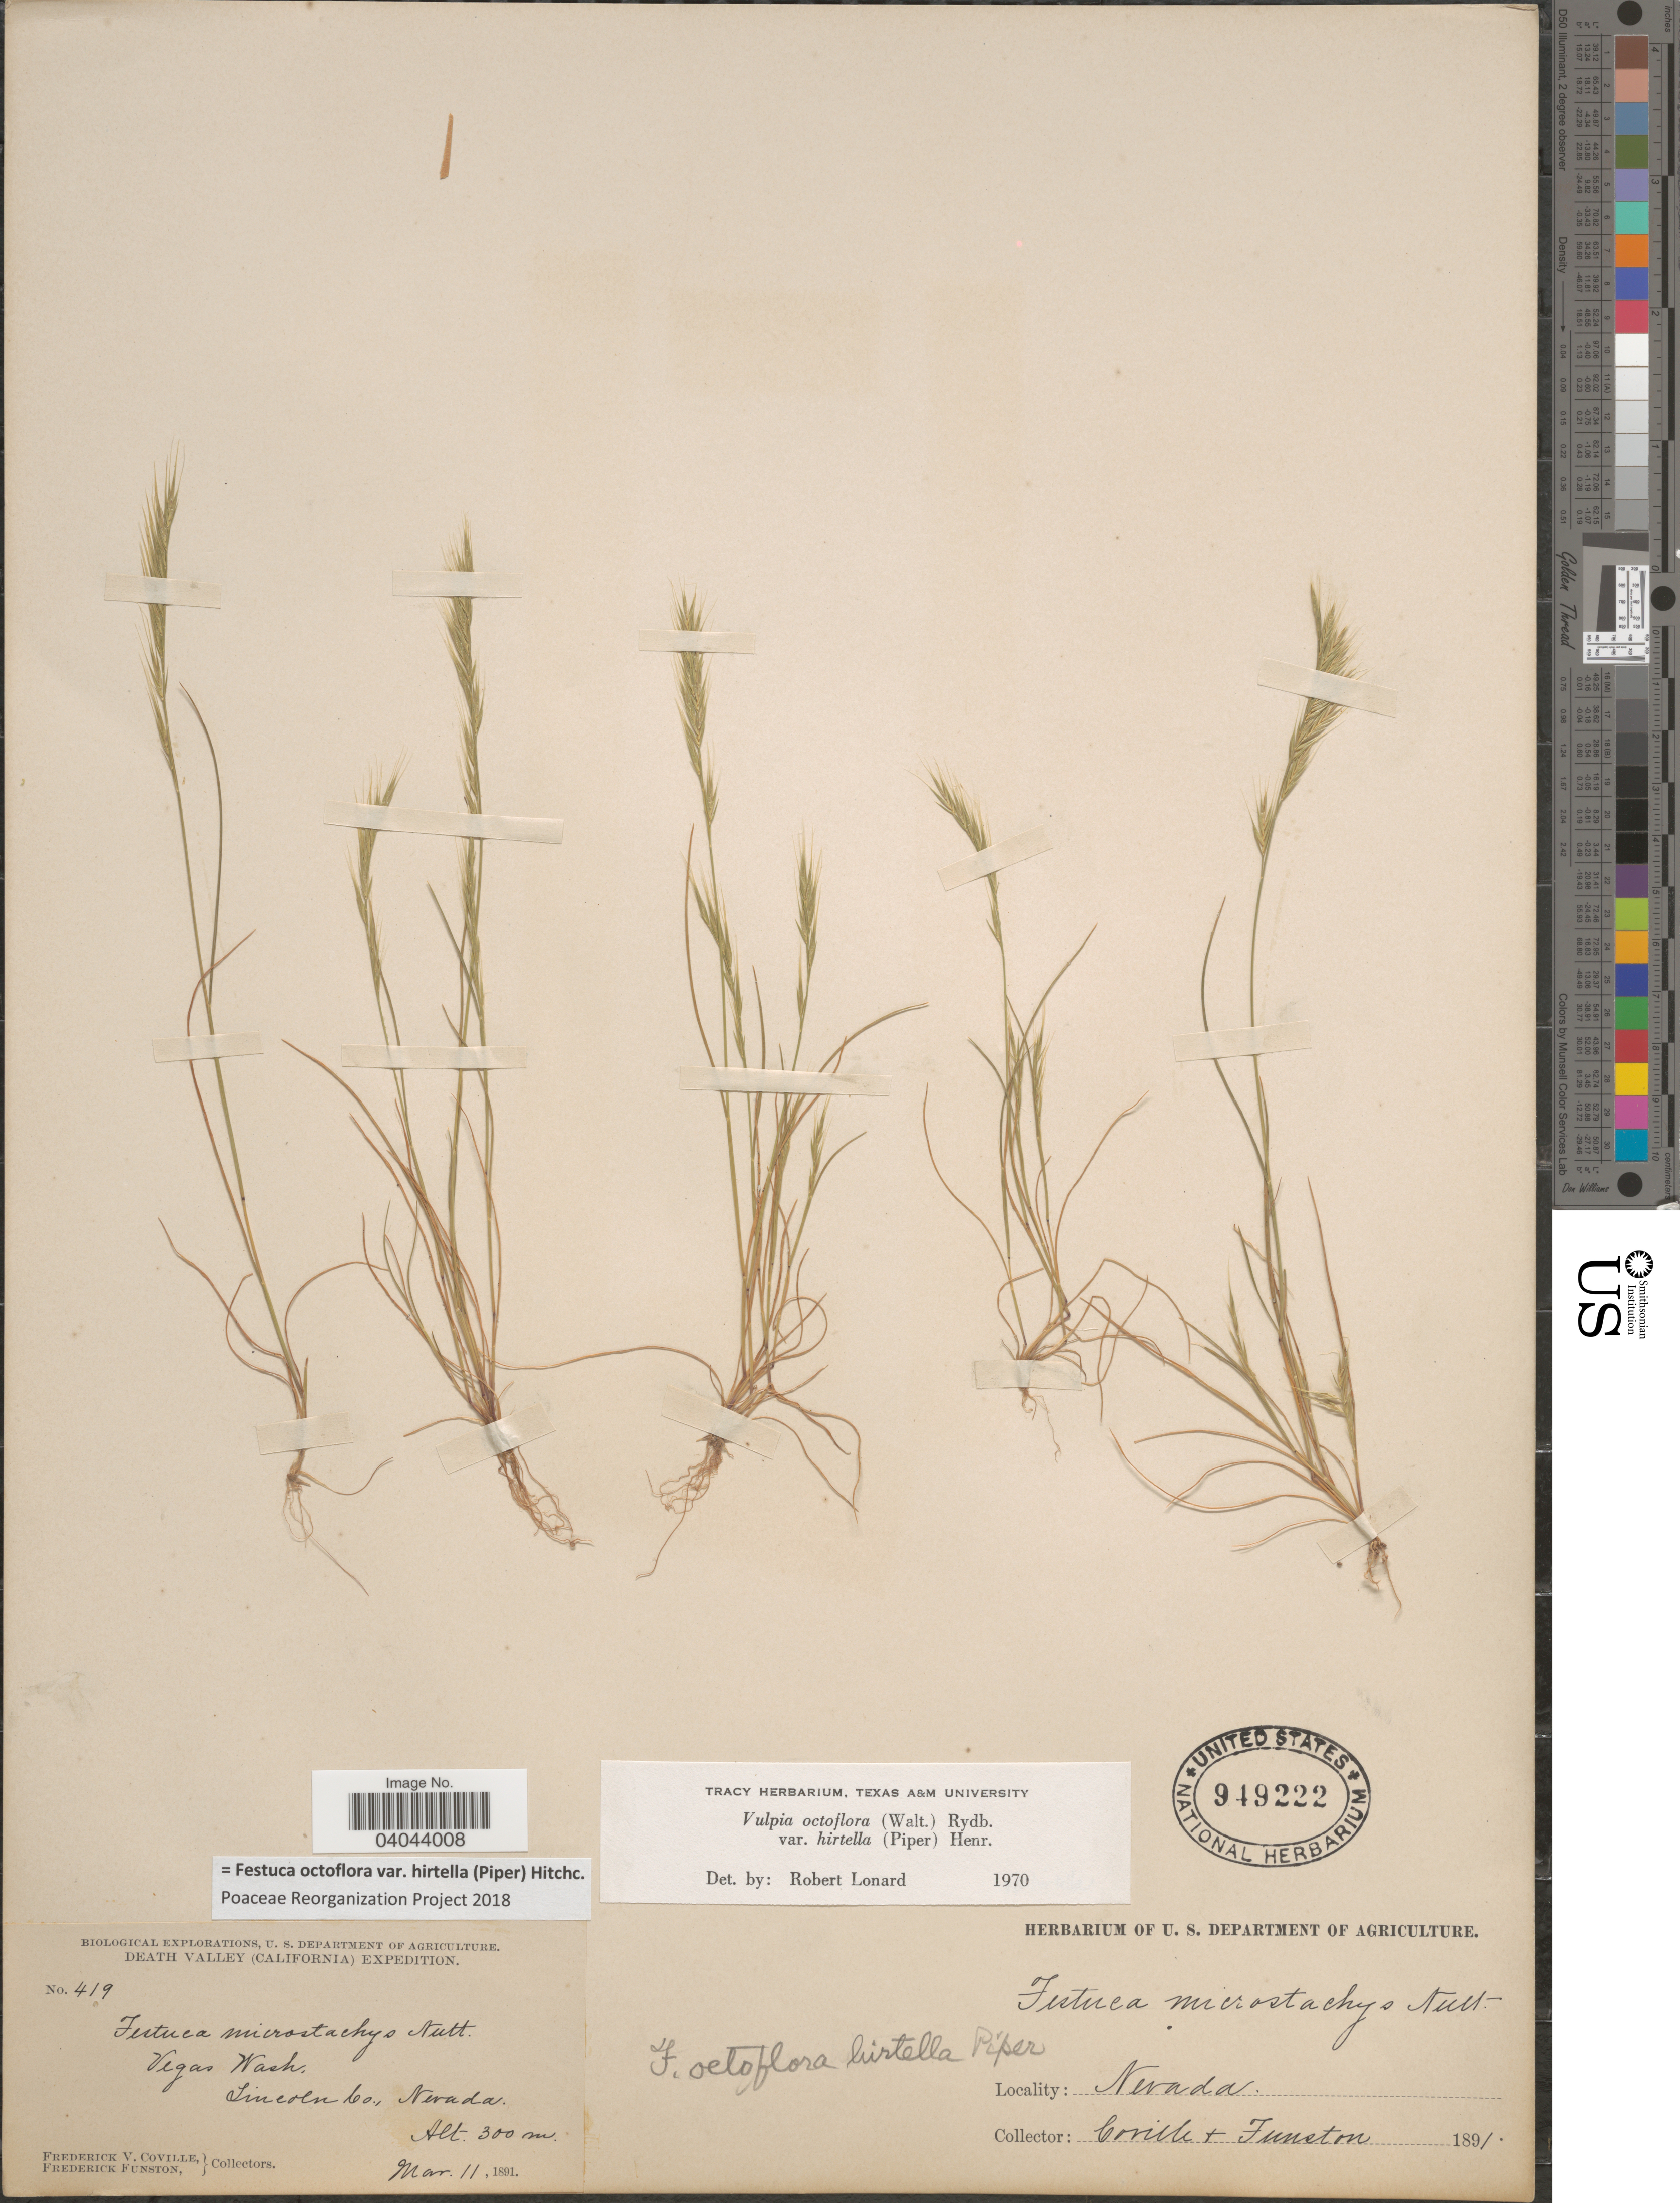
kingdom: Plantae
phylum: Tracheophyta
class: Liliopsida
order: Poales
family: Poaceae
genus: Festuca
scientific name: Festuca octoflora var. hirtella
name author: Piper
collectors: F. V. Coville & F. Funston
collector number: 419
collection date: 1891-03-11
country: United States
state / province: Nevada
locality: Vegas Wash, Lincoln Co.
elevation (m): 300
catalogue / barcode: US 949222